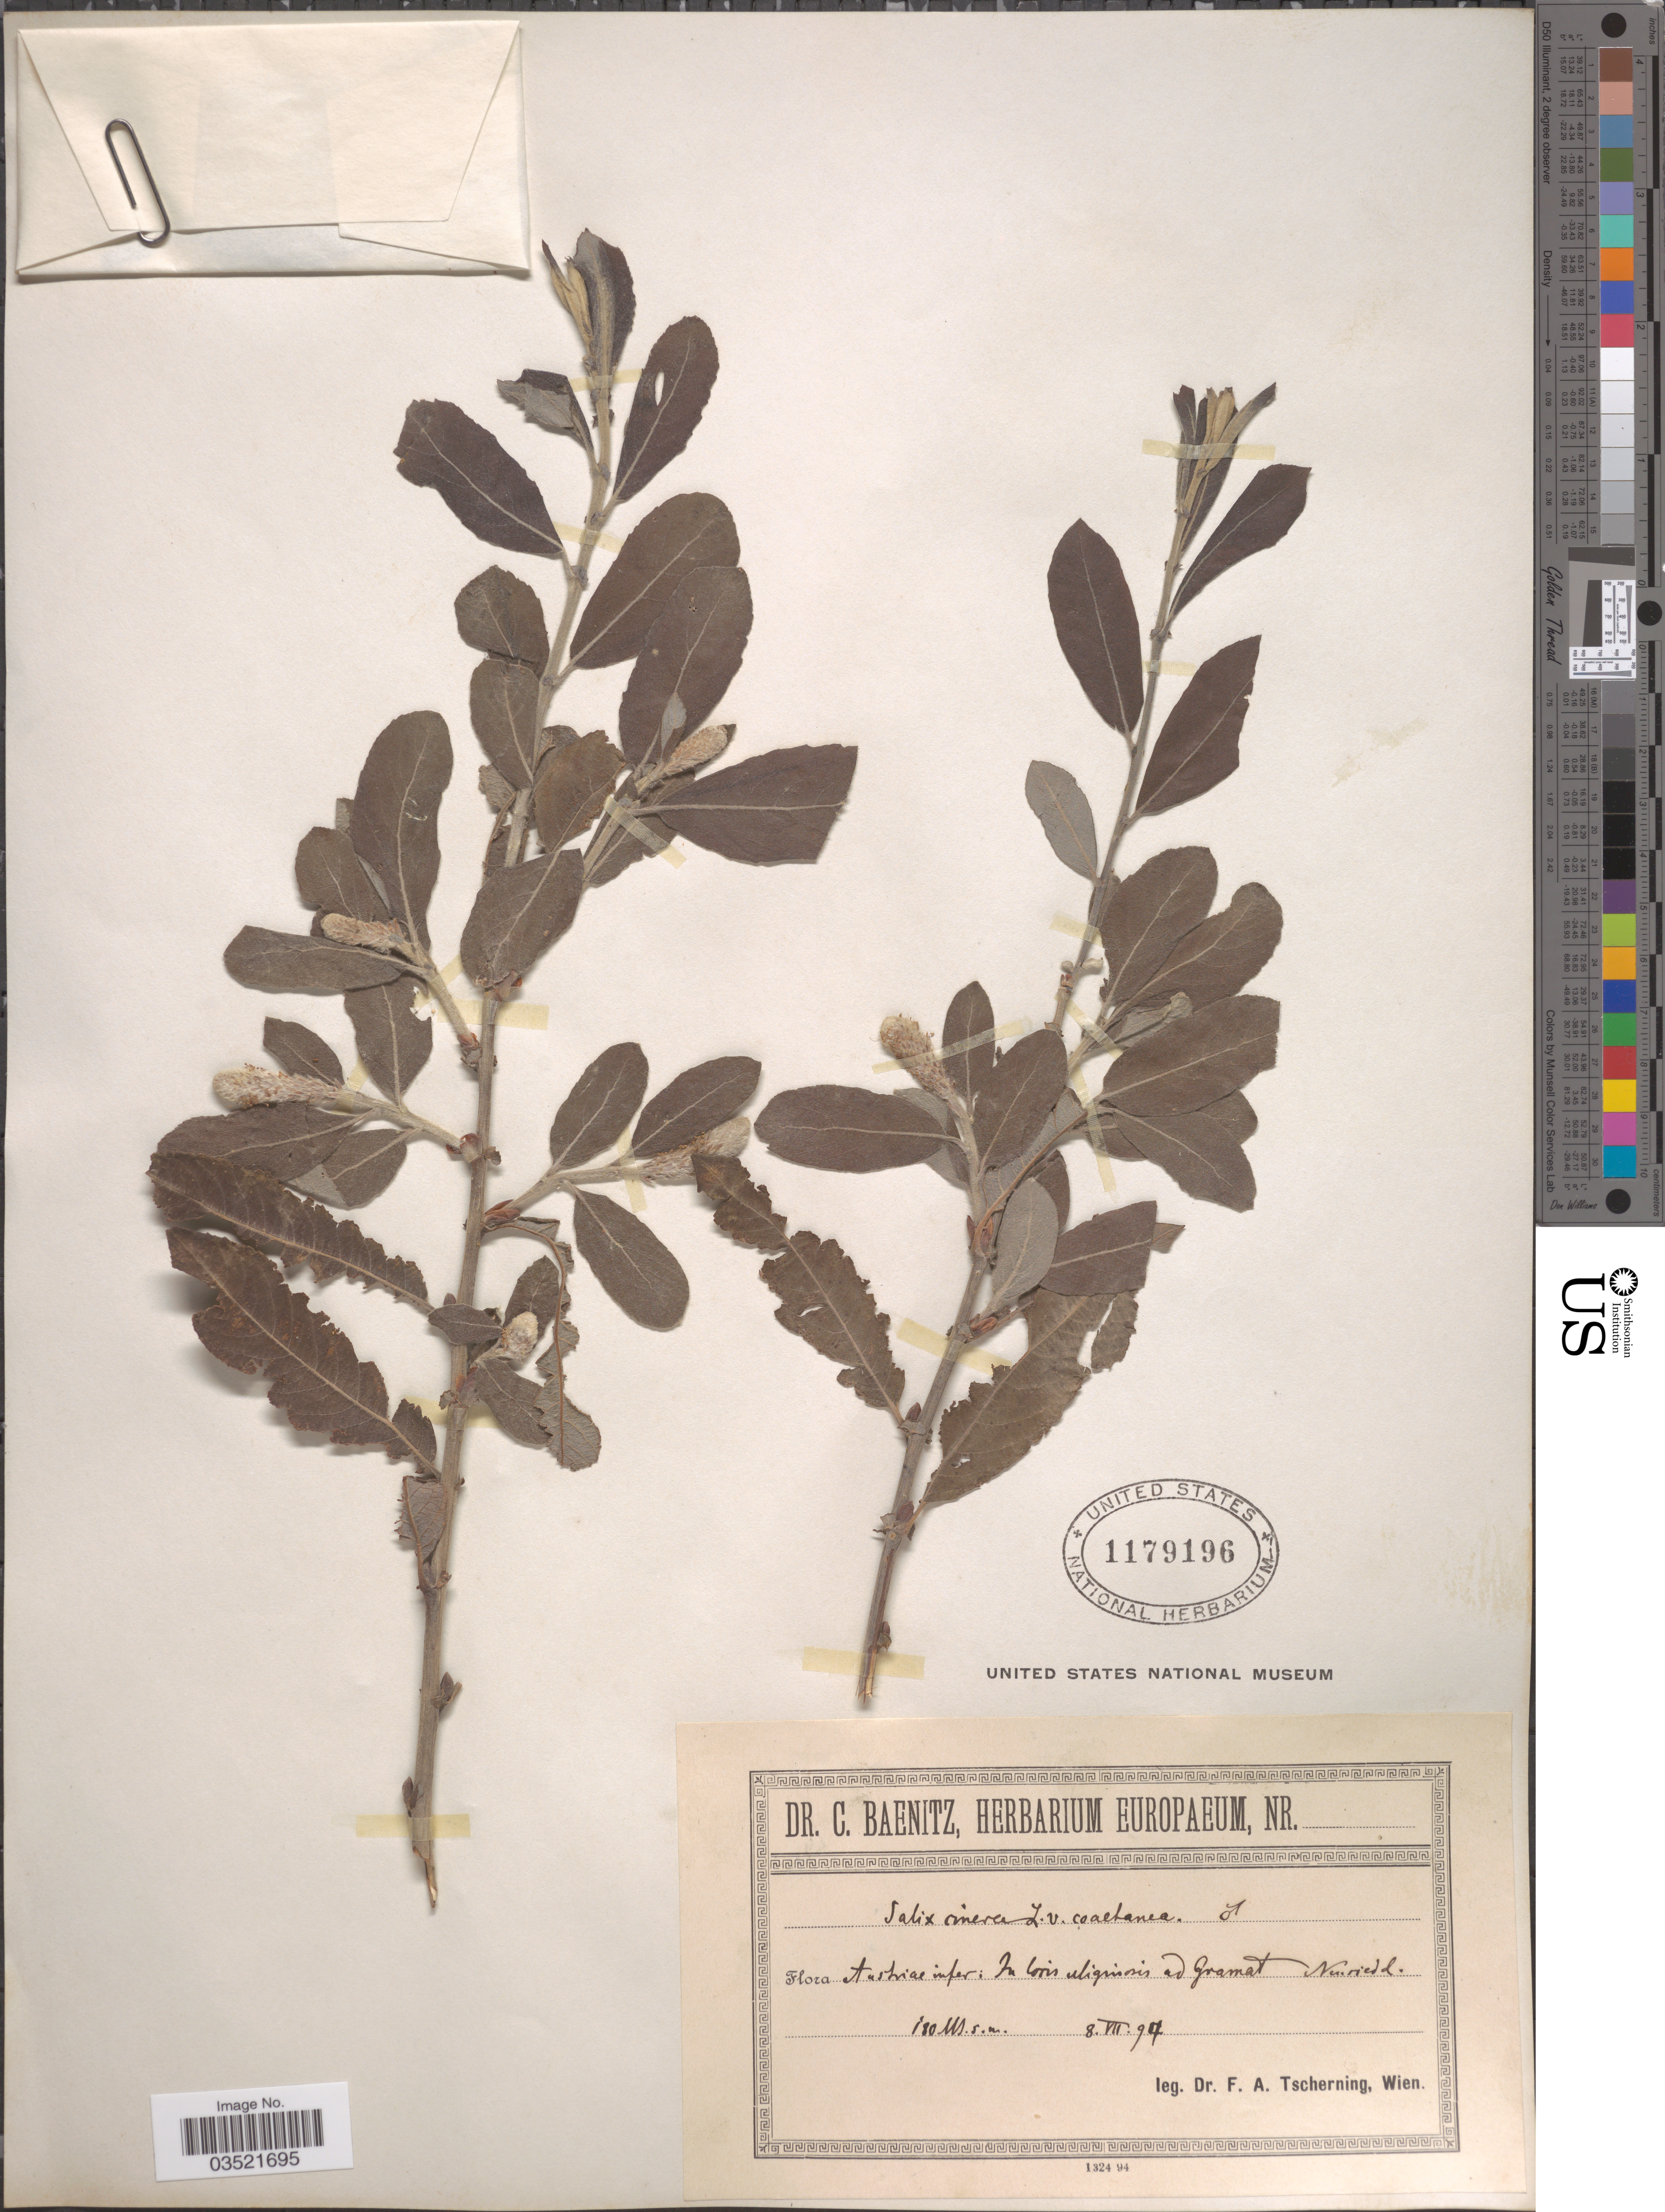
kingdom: Plantae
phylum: Tracheophyta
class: Magnoliopsida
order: Malpighiales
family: Salicaceae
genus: Salix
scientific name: Salix cinerea var. coaetanea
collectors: F. A. Tscherning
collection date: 1917-07-08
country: Austria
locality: Austriae infer: In bois ubiquiosis ad Gramat Neusiedel.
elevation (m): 180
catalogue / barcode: US 1179196